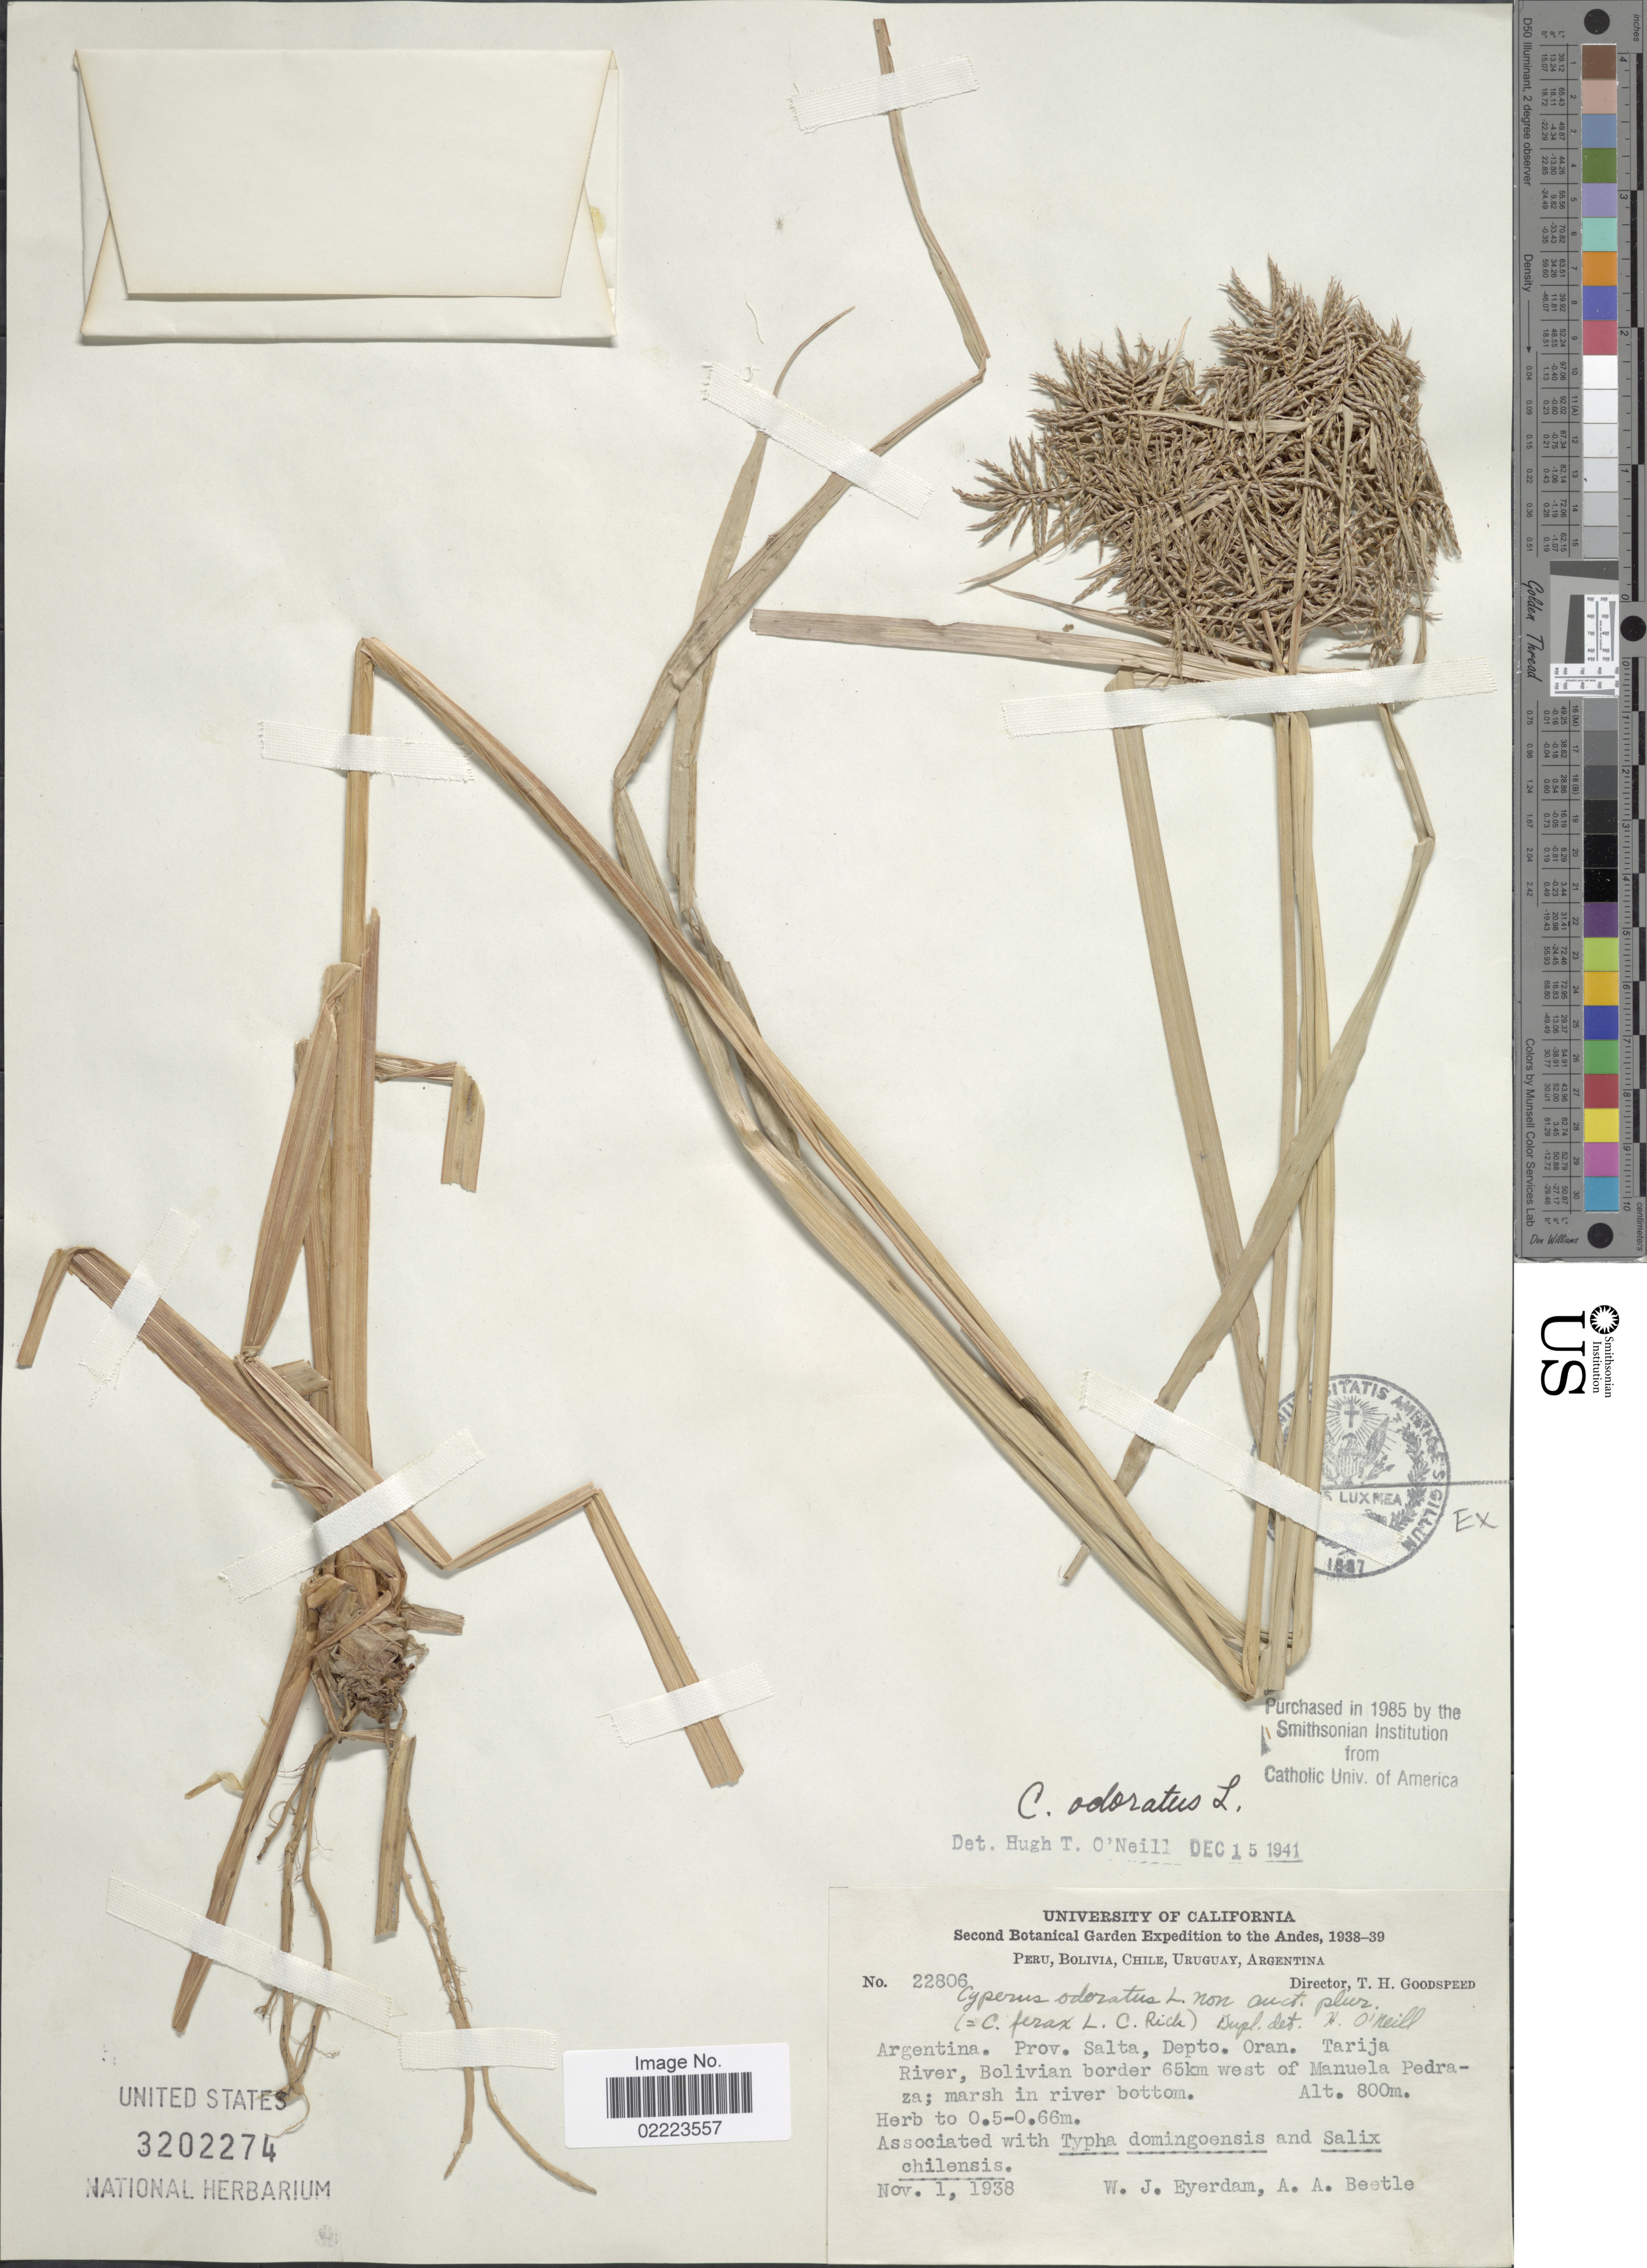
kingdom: Plantae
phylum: Tracheophyta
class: Liliopsida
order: Poales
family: Cyperaceae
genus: Cyperus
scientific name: Cyperus odoratus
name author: L.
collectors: W. J. Eyerdam & A. A. Beetle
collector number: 22806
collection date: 1938-11-01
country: Argentina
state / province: Salta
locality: Prov. Salta, Depto. Oran. Tarija River, Bolivian border 65km west of Manuela Pedraza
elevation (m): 800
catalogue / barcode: US 3202274